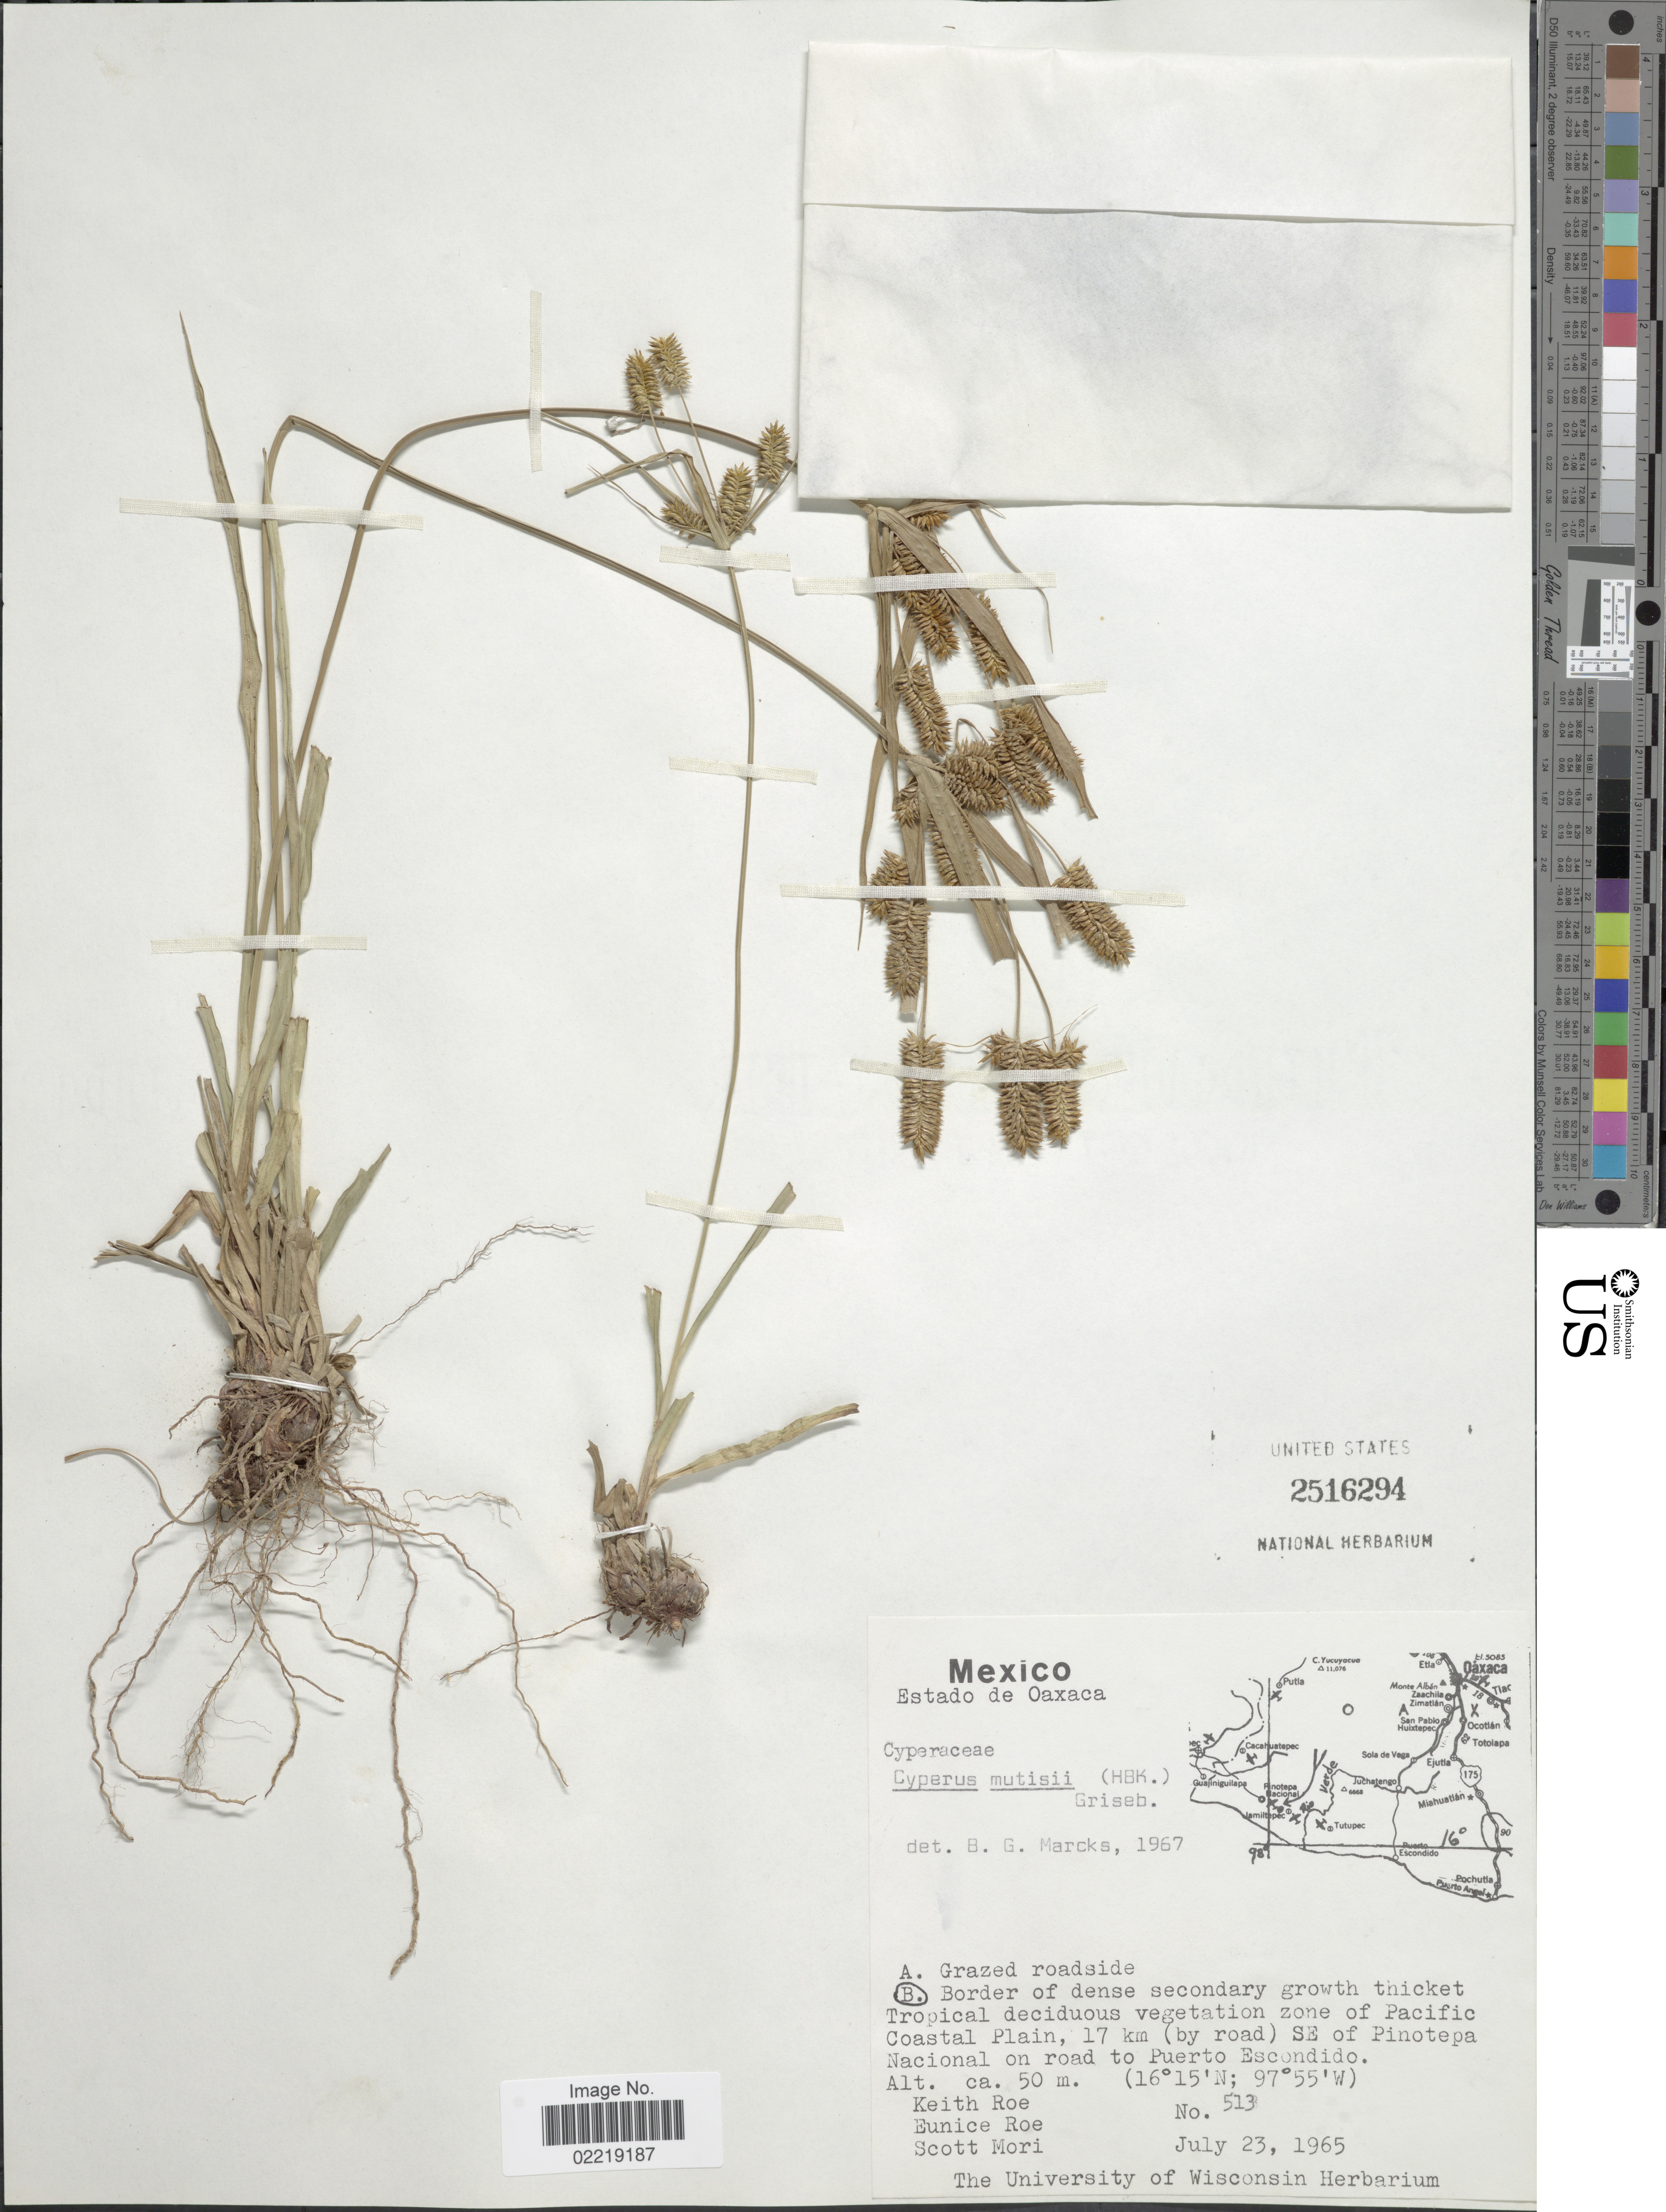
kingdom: Plantae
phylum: Tracheophyta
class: Liliopsida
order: Poales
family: Cyperaceae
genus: Cyperus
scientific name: Cyperus mutisii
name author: (Kunth) Andersson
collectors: K. E. Roe, E. Roe & S. Mori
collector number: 513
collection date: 1965-07-23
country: Mexico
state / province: Oaxaca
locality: Estado de Oaxaca. Pacific Coastal Plain, 17 km (by road) SE of Pinotepa Nacional on road to Puerto Escondido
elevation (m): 50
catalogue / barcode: US 2516294